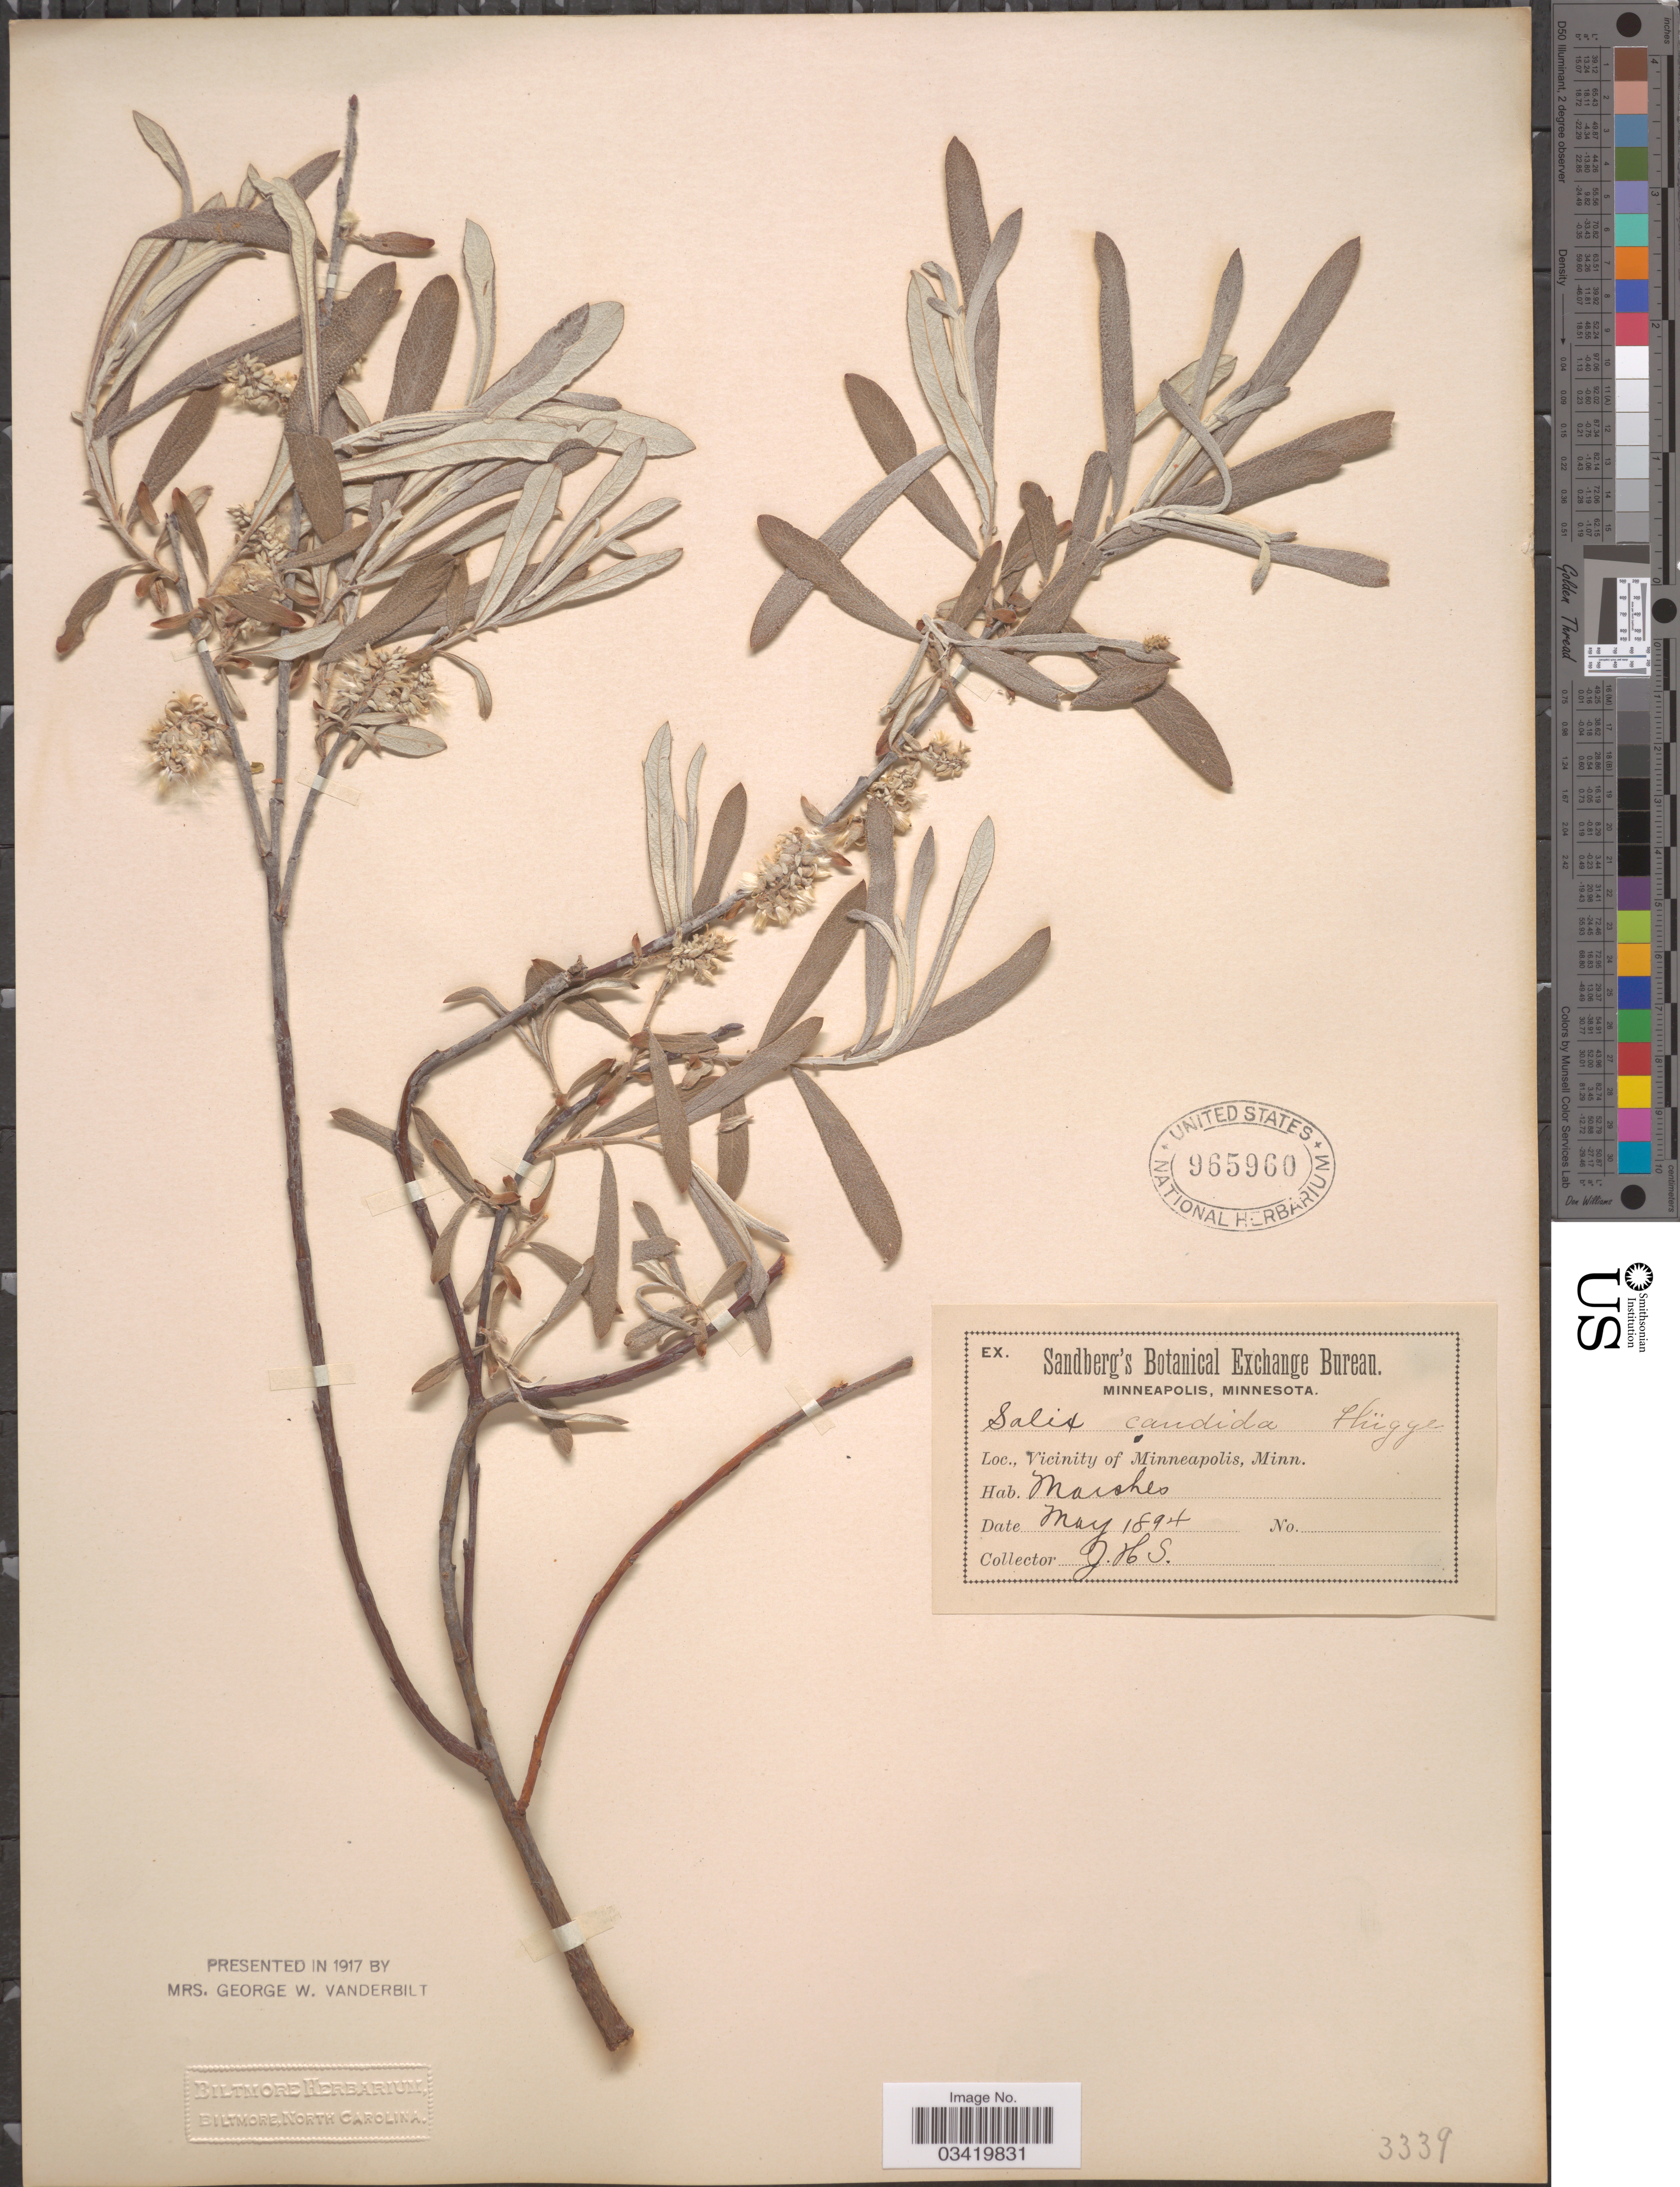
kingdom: Plantae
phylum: Tracheophyta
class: Magnoliopsida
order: Malpighiales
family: Salicaceae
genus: Salix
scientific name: Salix candida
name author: Flüggé ex Willd.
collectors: J. H. Sandberg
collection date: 1894-05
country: United States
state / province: Minnesota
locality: Vicinity of Minneapolis.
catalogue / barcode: US 965960